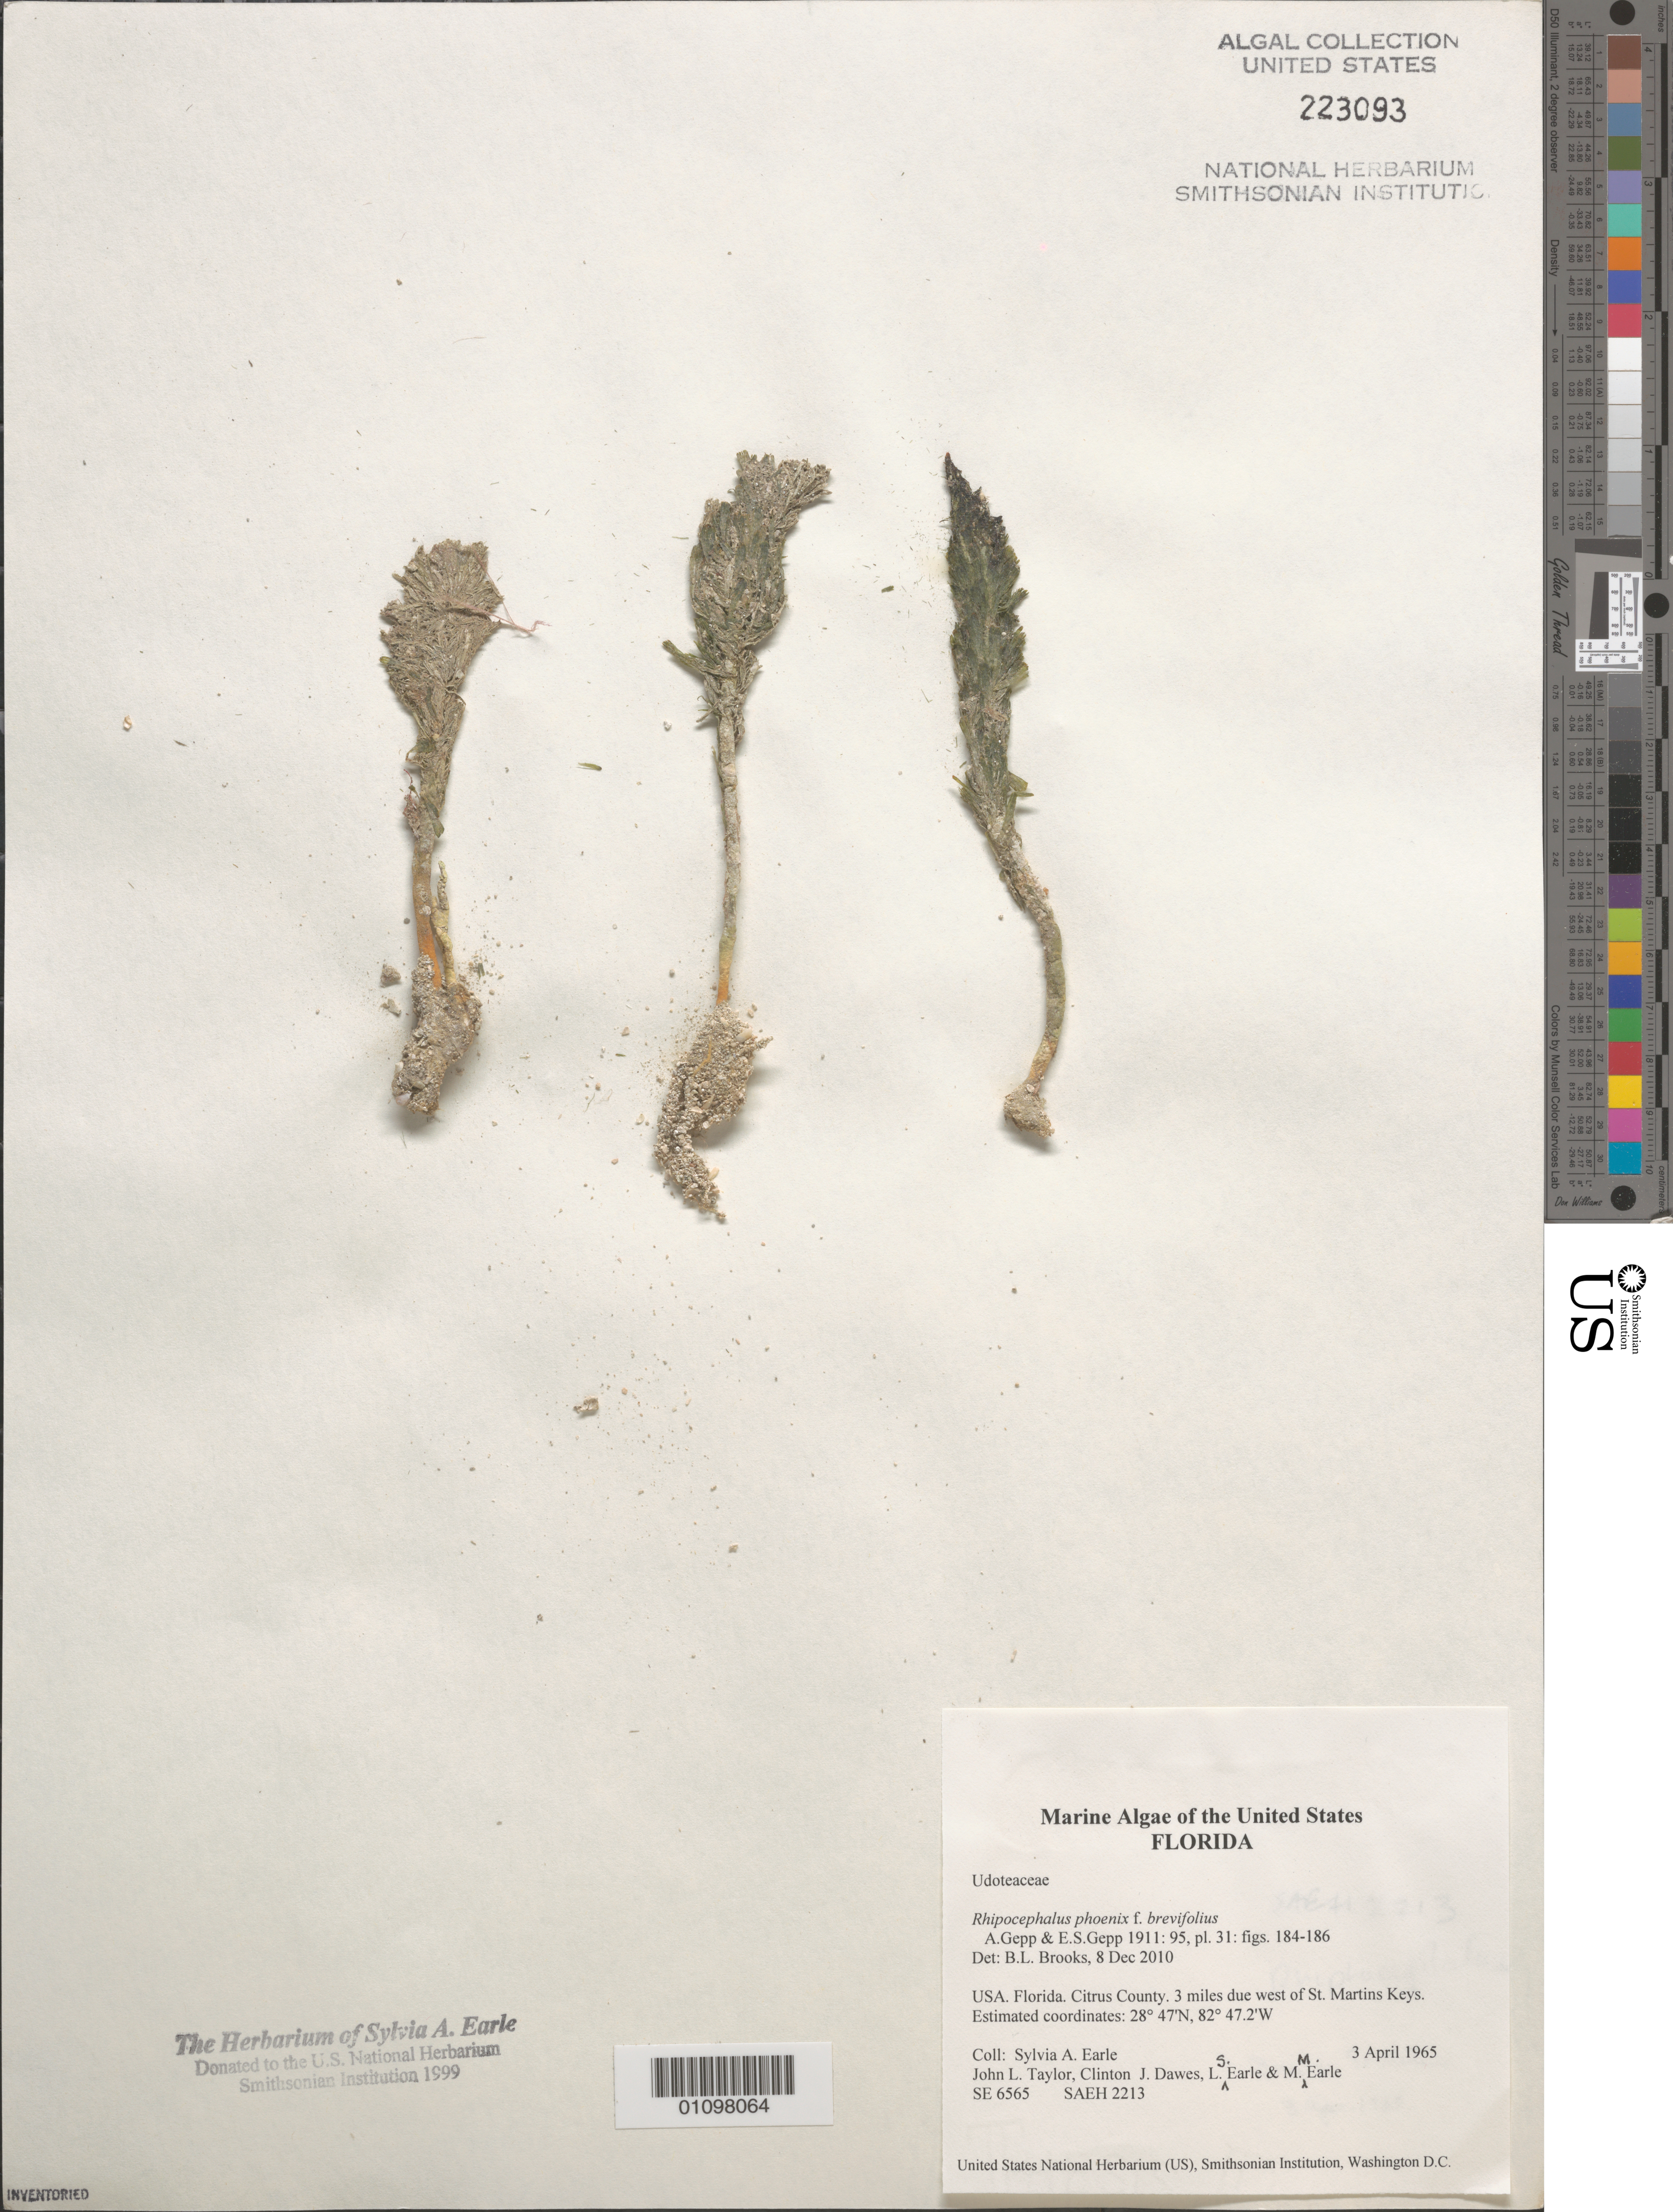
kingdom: Plantae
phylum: Chlorophyta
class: Ulvophyceae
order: Bryopsidales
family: Udoteaceae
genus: Rhipocephalus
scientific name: Rhipocephalus phoenix f. brevifolius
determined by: Brooks, B. L., (BOT), Smithsonian Institution - National Museum of Natural History (UNITED STATES)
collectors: S. A. Earle, J. L. Taylor, C. Dawes, L. Earle & M. Earle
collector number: SE 6565 & SAEH 2213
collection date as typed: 03 Apr 1965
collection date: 1965-04-03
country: United States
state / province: Florida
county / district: Citrus County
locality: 3 miles due west of St. Martins Keys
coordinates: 28 47'N, 82 47.2'W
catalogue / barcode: US 223093